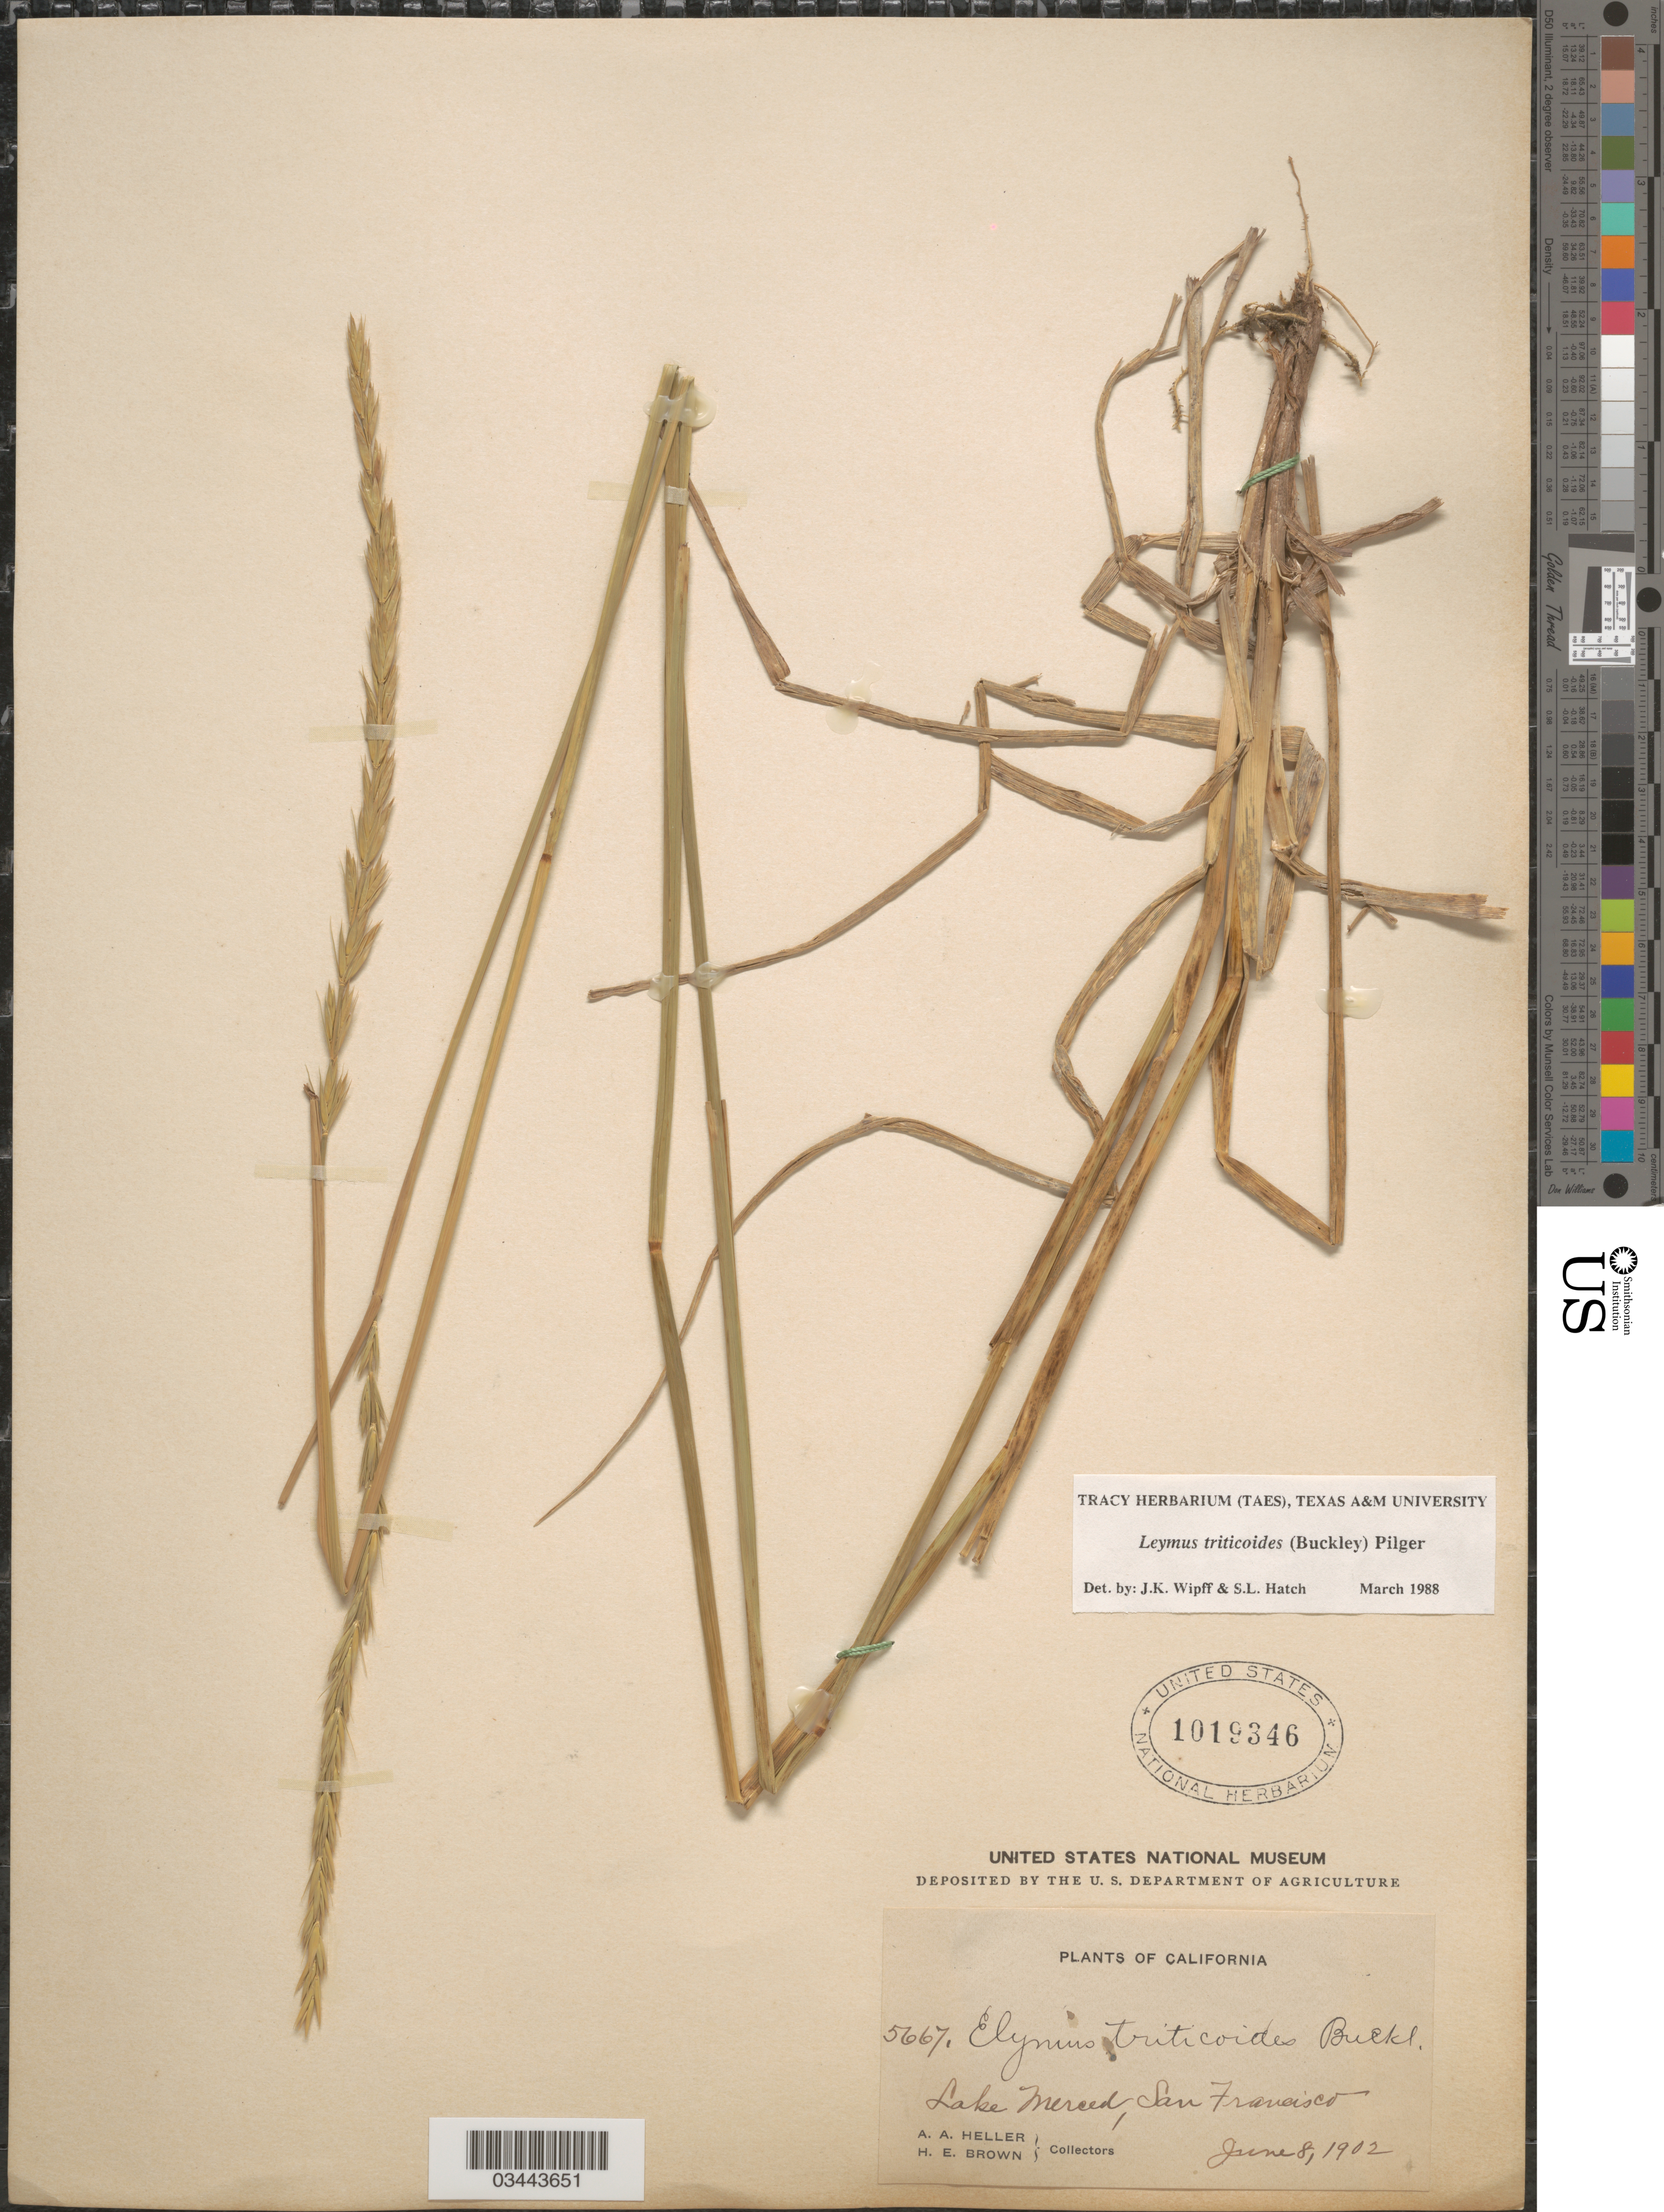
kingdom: Plantae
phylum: Tracheophyta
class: Liliopsida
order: Poales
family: Poaceae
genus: Leymus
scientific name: Leymus triticoides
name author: (Buckley) Pilg.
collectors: A. A. Heller & H. E. Brown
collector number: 5667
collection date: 1902-06-08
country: United States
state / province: California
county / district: San Francisco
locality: Lake Merced, San Francisco.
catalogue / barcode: US 1019346